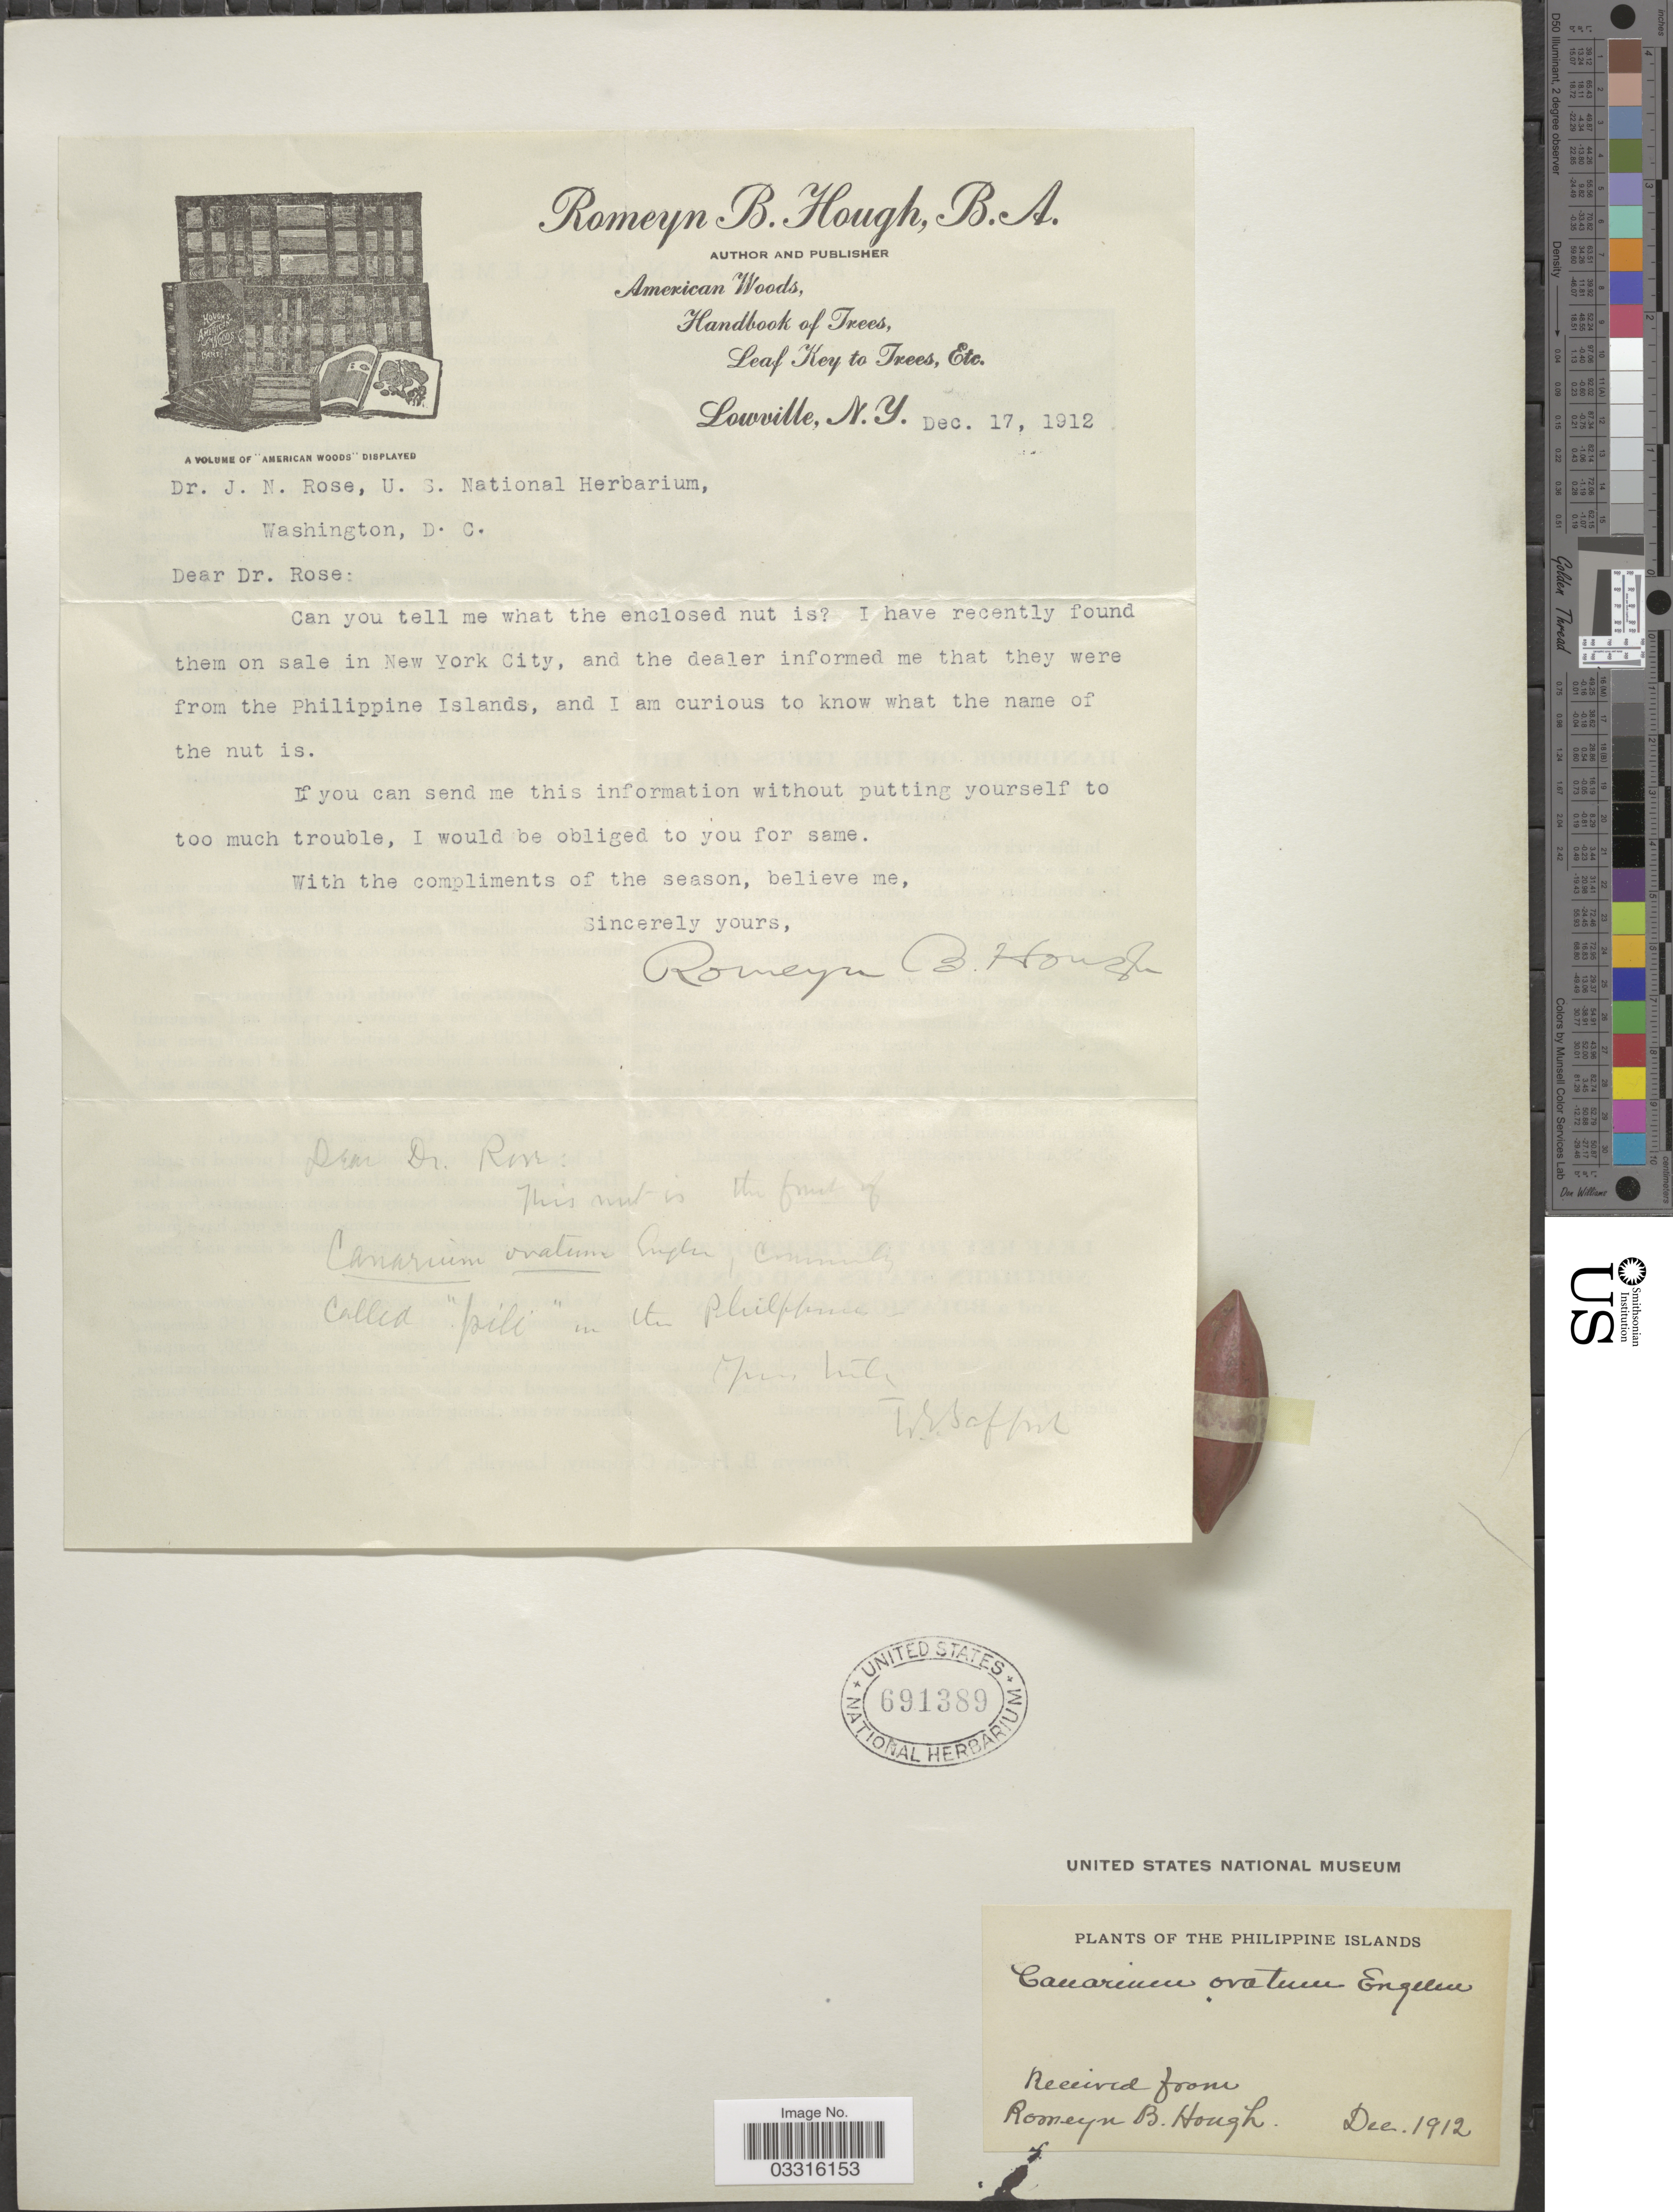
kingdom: Plantae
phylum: Tracheophyta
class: Magnoliopsida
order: Sapindales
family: Burseraceae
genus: Canarium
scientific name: Canarium ovatum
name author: Engl.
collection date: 1912-12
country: Philippines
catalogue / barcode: US 691389